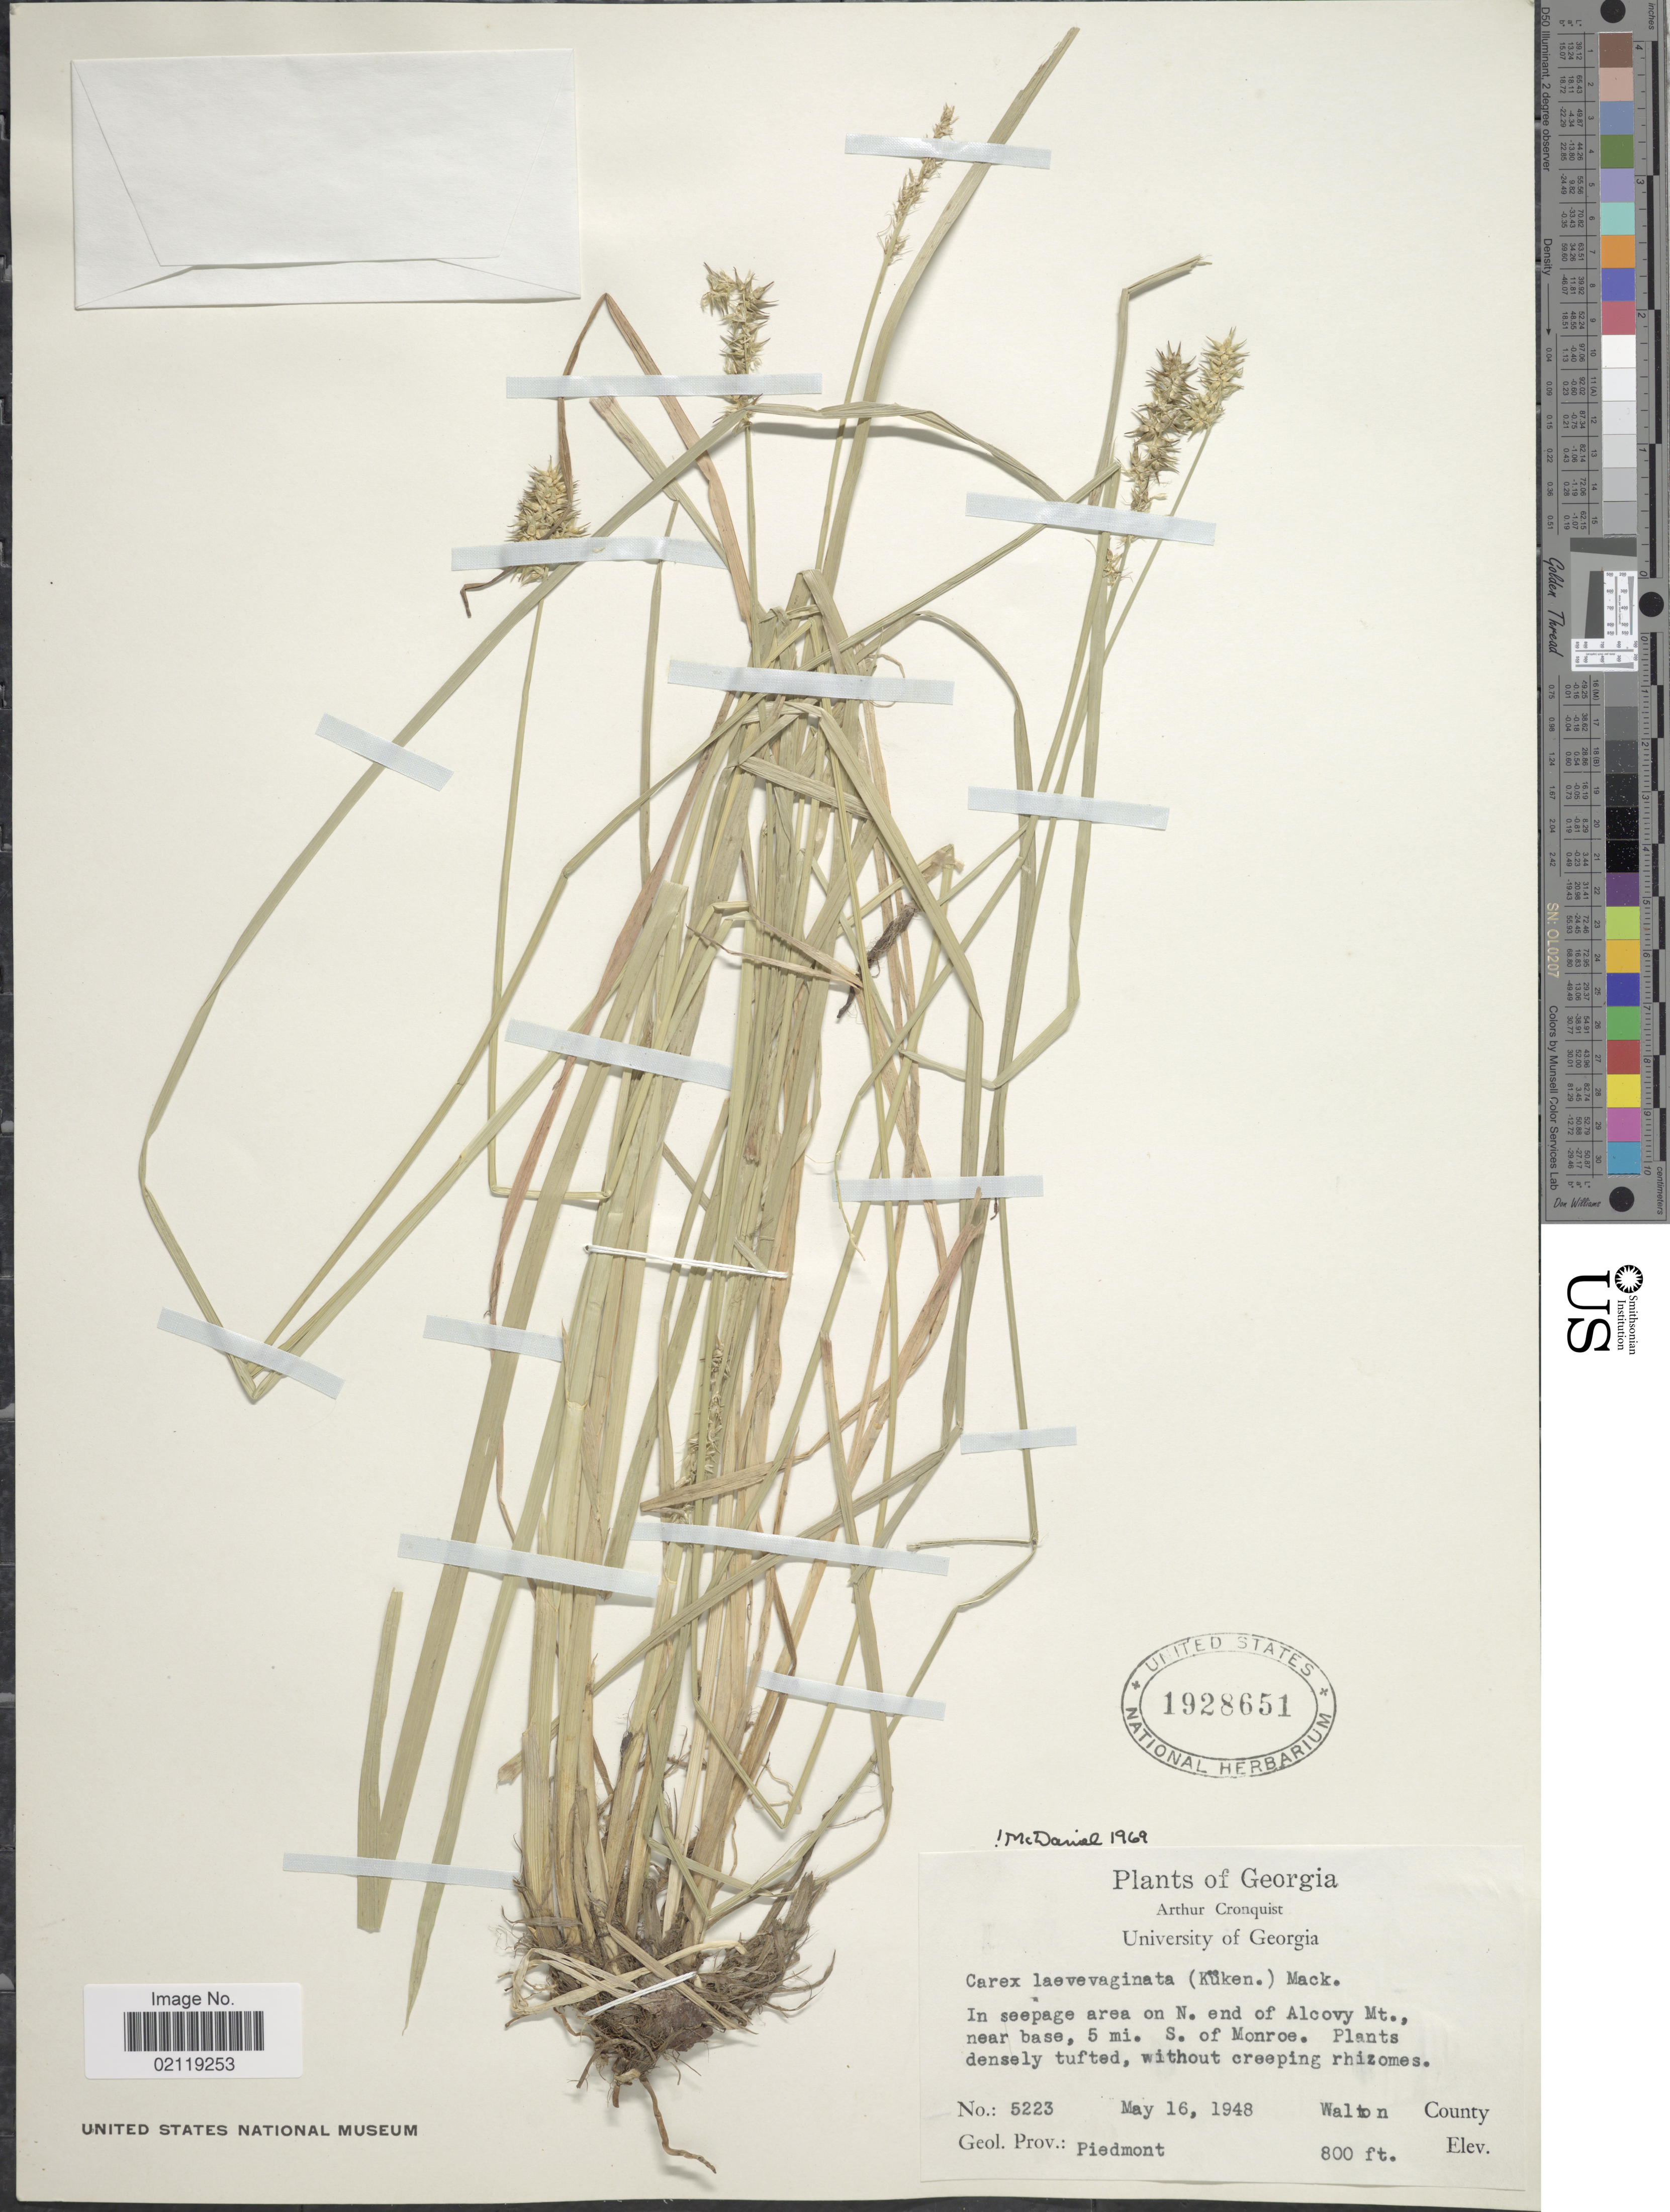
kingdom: Plantae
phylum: Tracheophyta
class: Liliopsida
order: Poales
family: Cyperaceae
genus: Carex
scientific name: Carex laevivaginata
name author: (Kük.) Mack.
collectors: A. J. Cronquist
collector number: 5223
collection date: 1948-05-16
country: United States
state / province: Georgia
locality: In seepage area on N. end of Alcovy Mt., near base, 5 mi. S. of Monroe. Walton County. Geol. Prov.: Piedmont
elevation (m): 244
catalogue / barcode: US 1928651